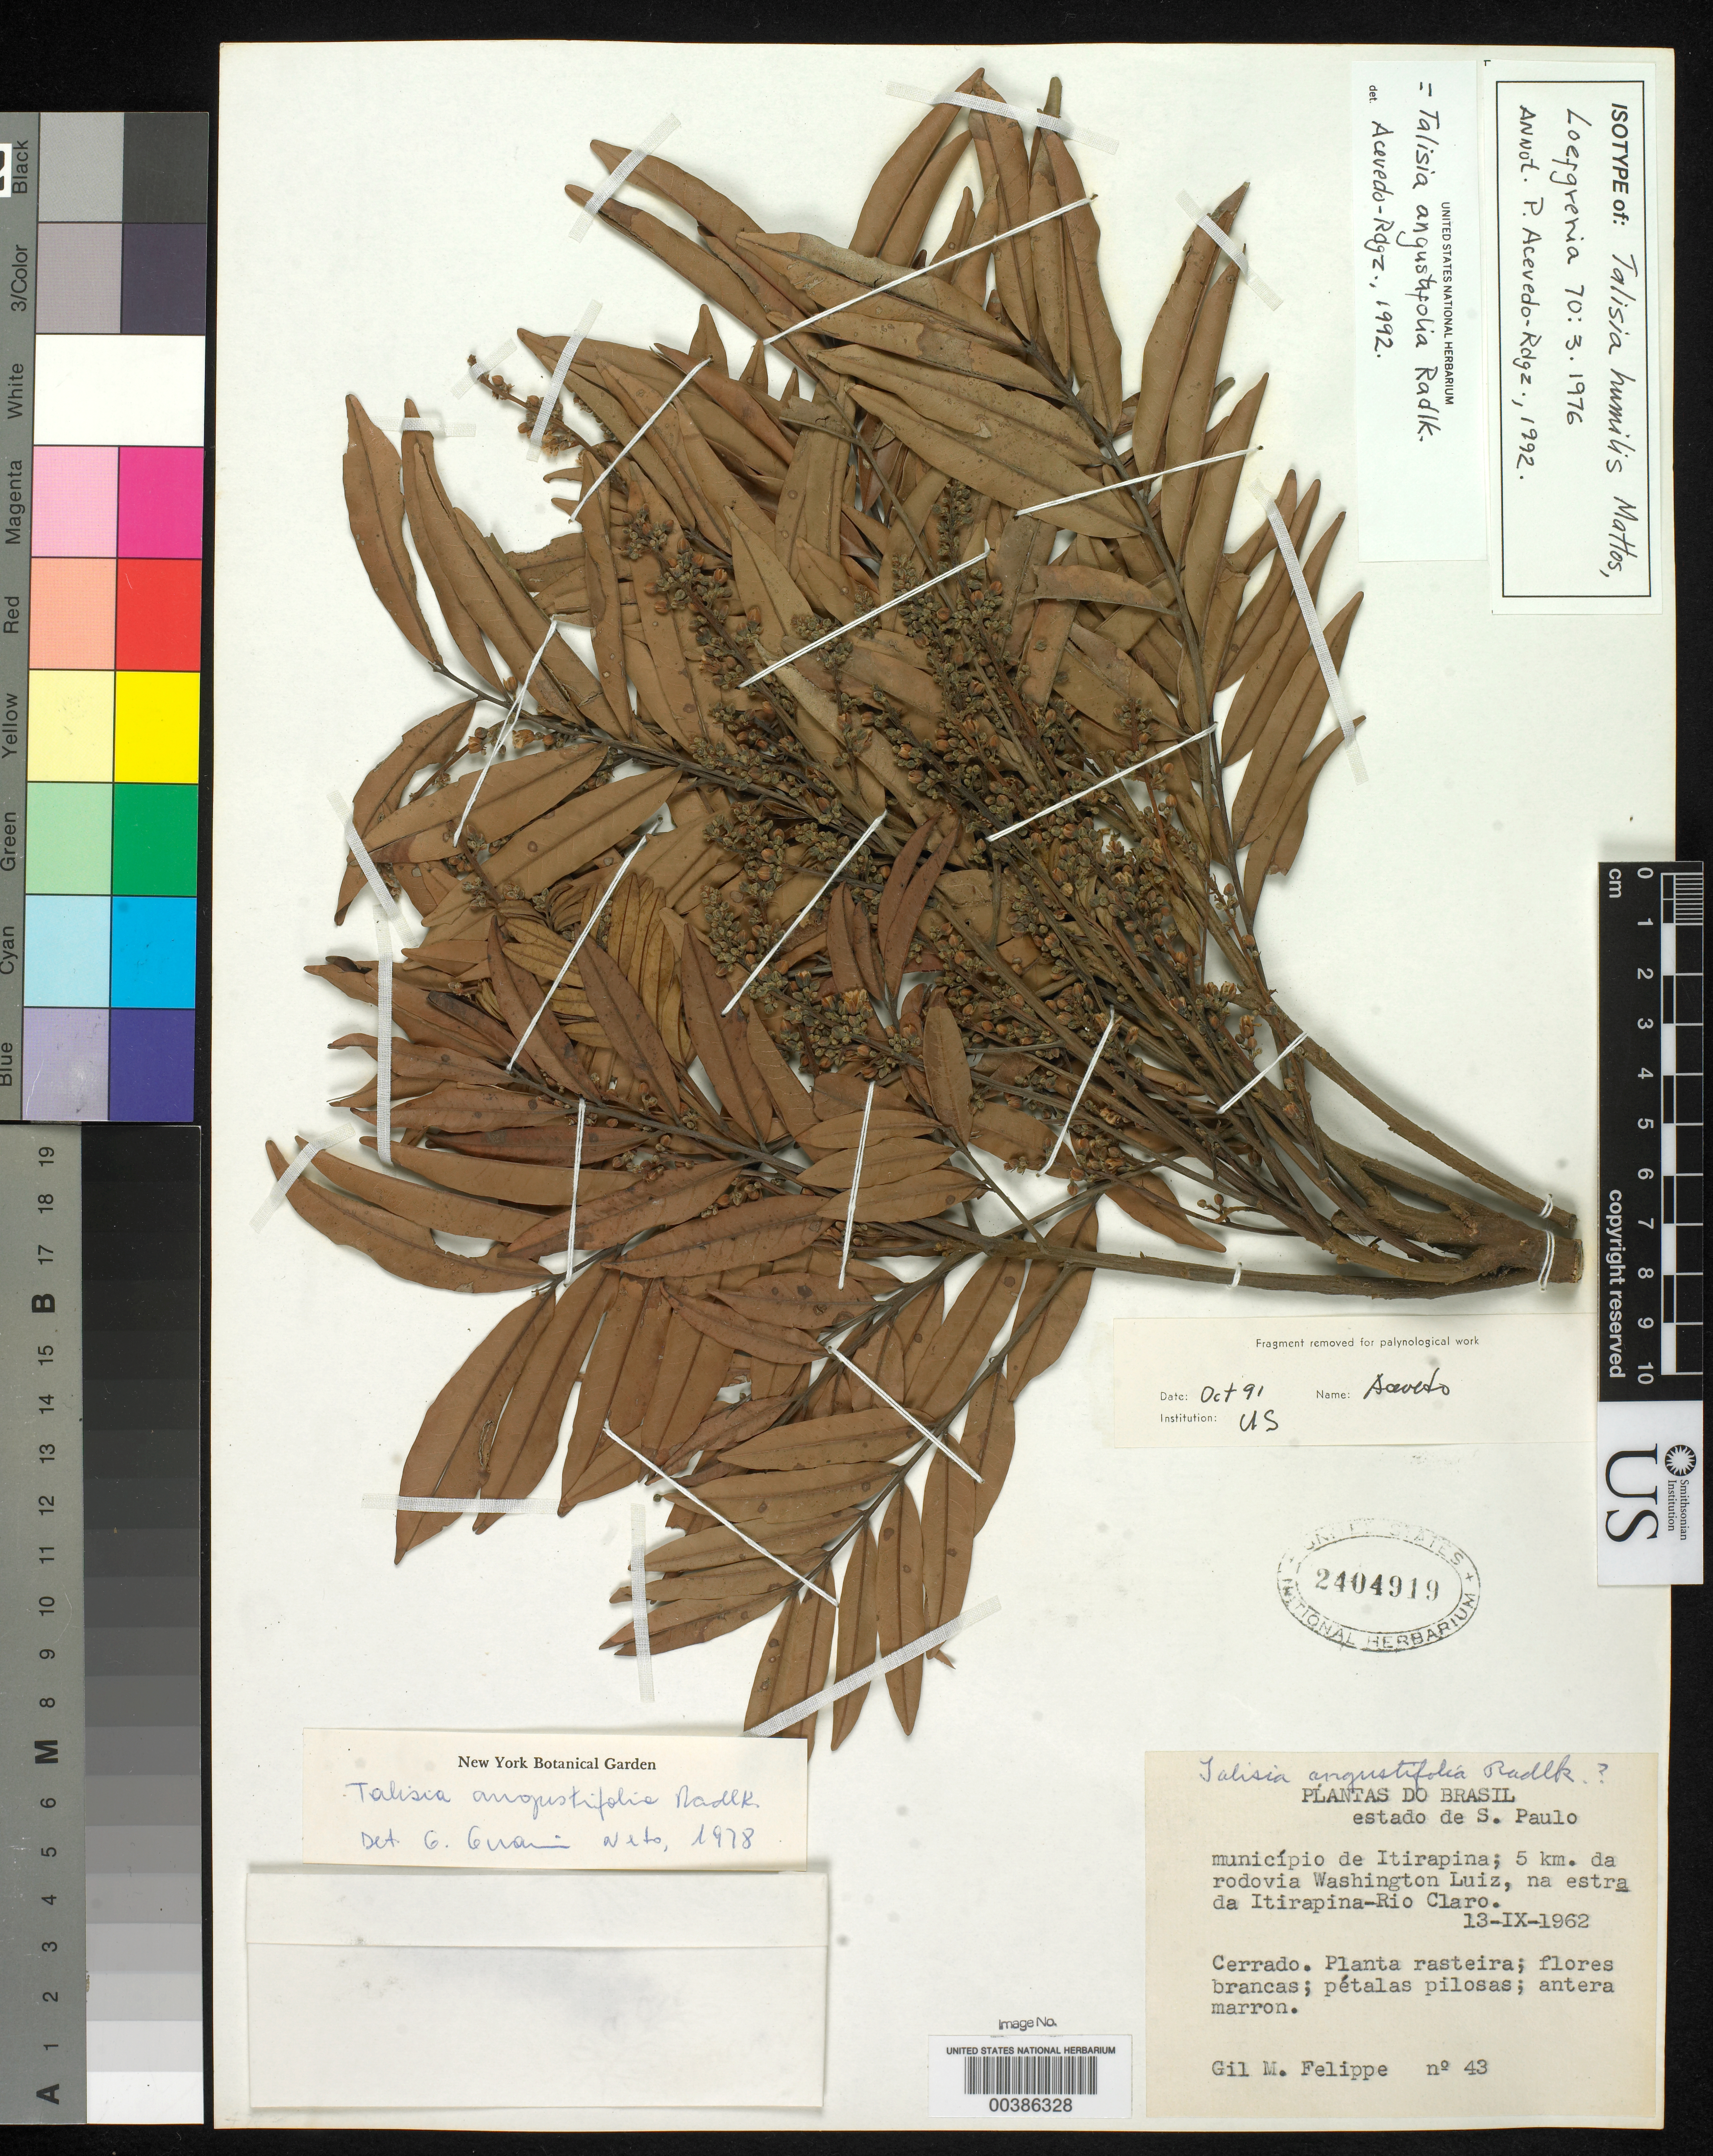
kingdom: Plantae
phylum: Tracheophyta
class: Magnoliopsida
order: Sapindales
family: Sapindaceae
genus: Talisia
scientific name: Talisia humilis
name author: Mattos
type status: Isotype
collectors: G. M. Felippe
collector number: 43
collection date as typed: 13 Sep 1962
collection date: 1962-09-13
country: Brazil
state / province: São Paulo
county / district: Itirapina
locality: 5 km da Rodovia Washington Luiz, Na estrada Itirapina - Rio Claro.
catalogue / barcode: US 2404919